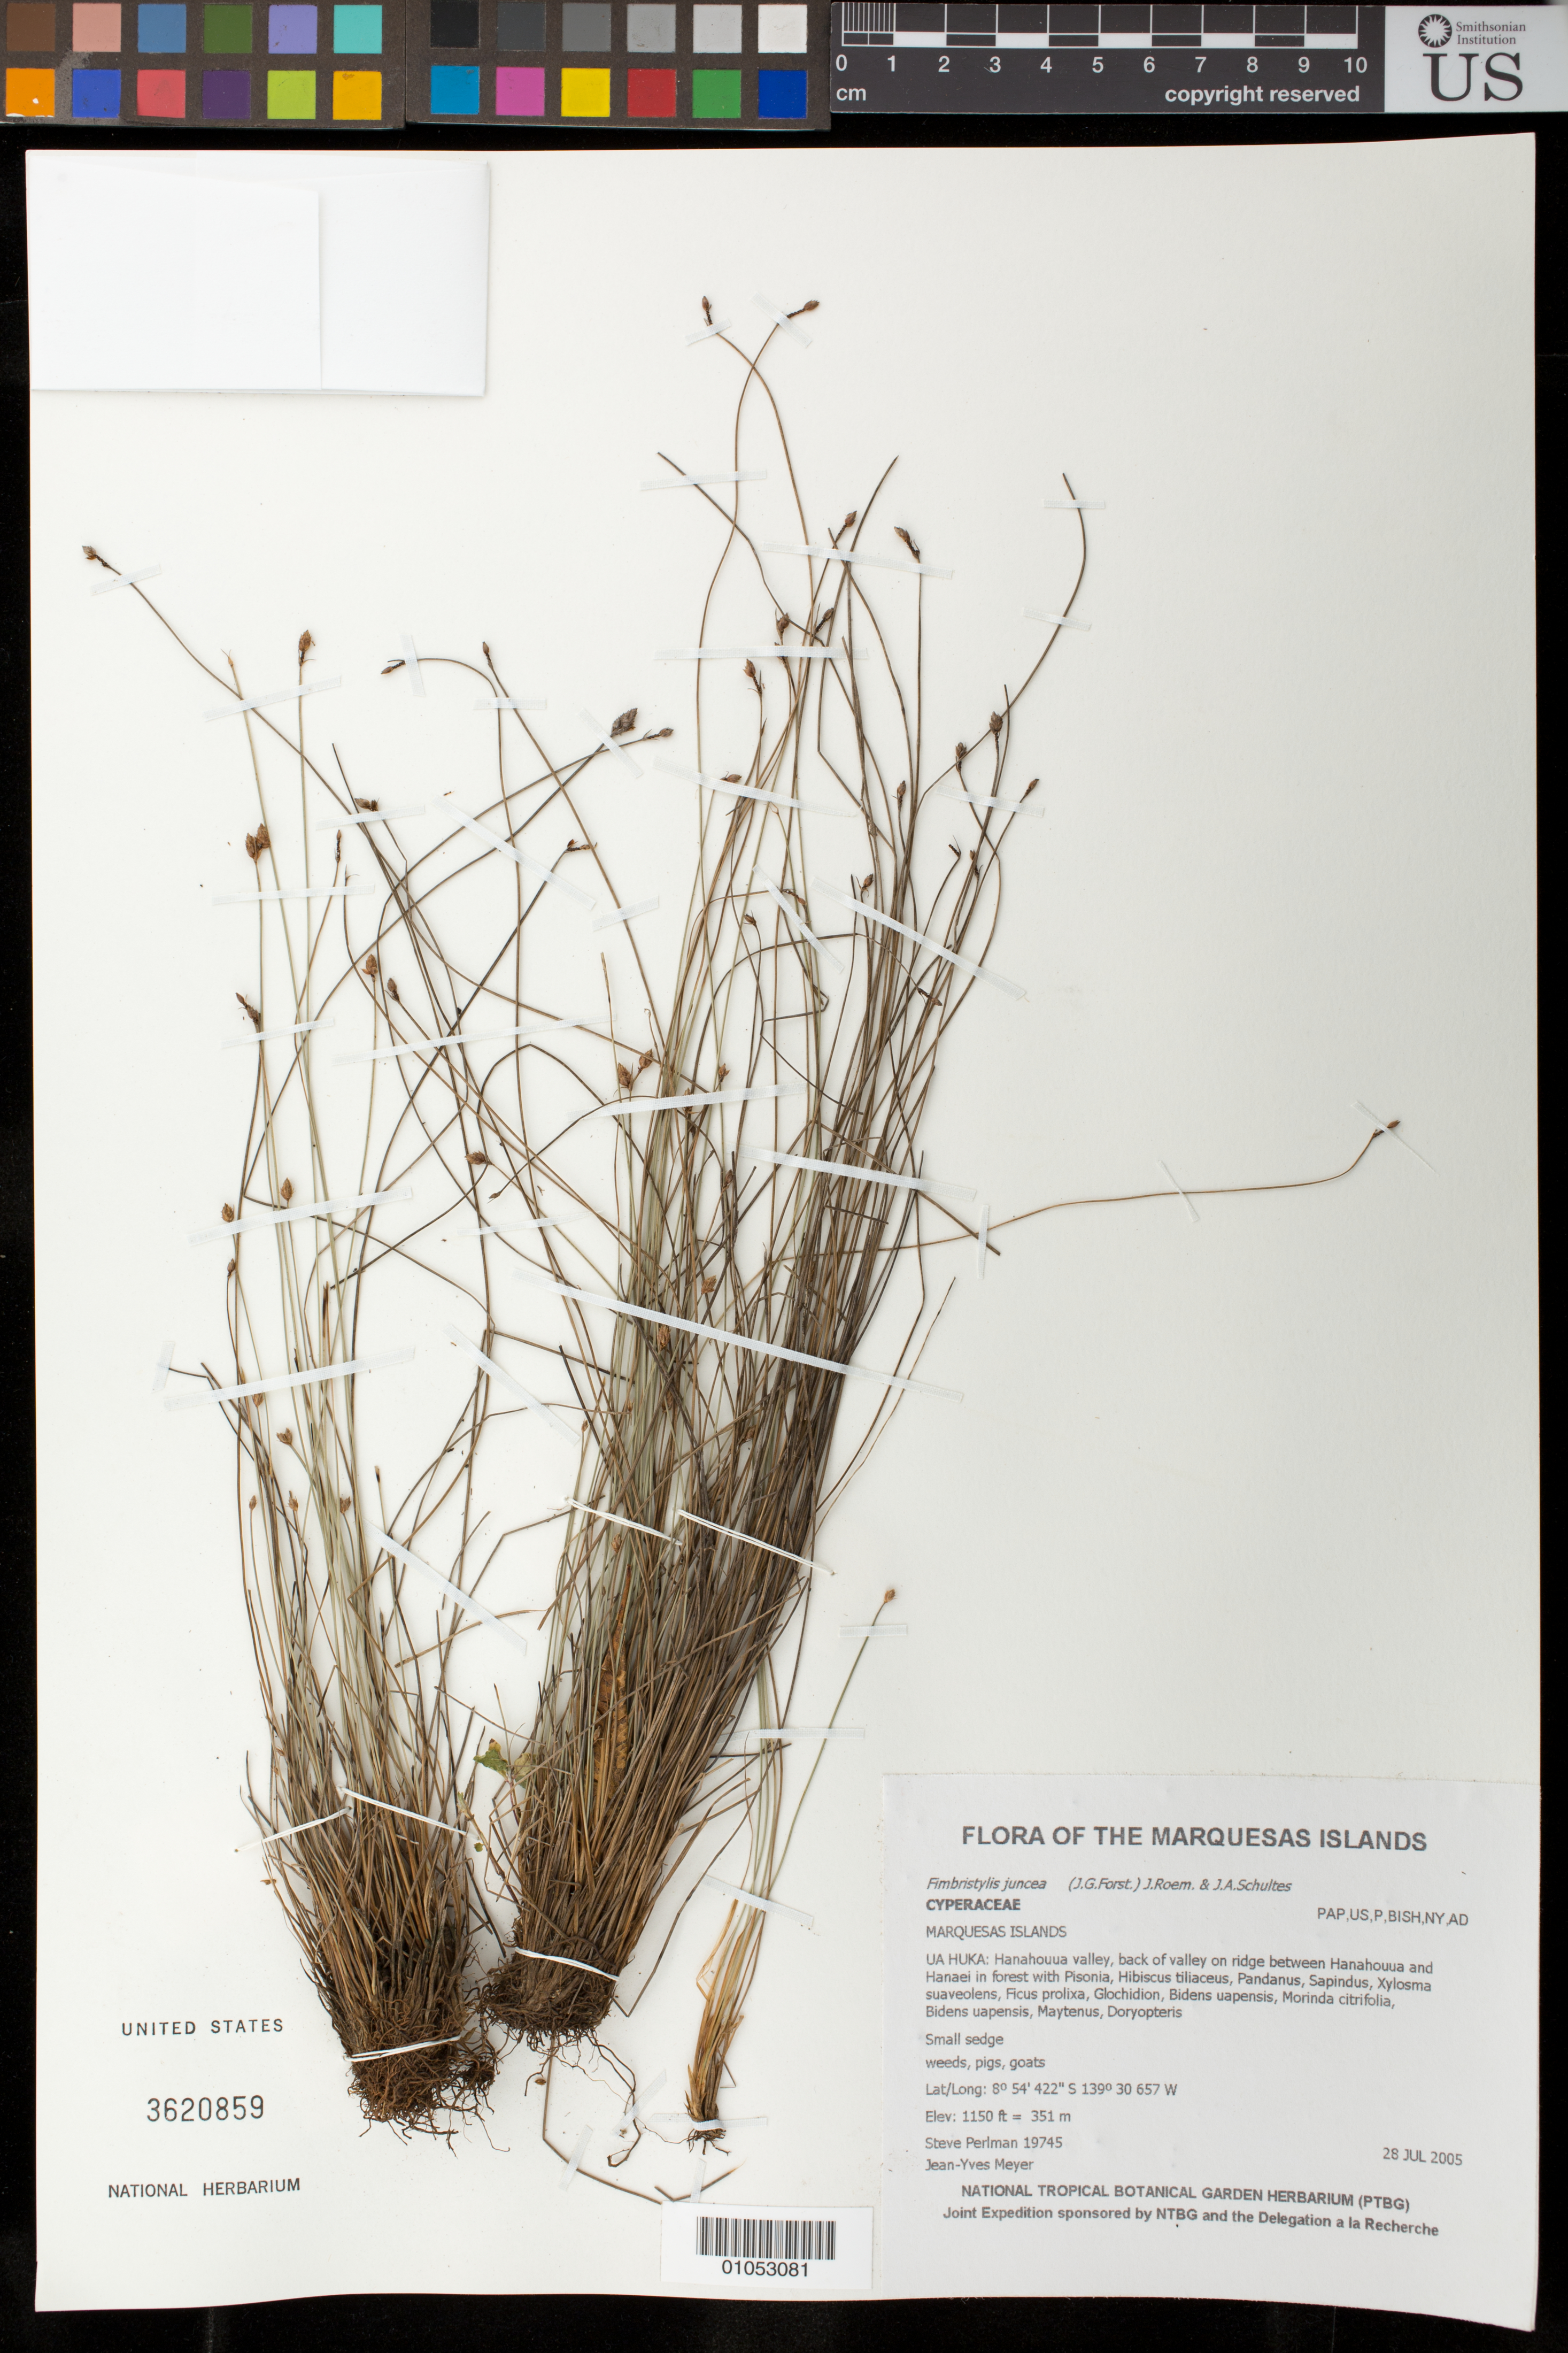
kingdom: Plantae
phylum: Tracheophyta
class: Liliopsida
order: Poales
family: Cyperaceae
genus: Fimbristylis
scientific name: Fimbristylis juncea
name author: (G. Forst.) Br. ex Roem. & Schult.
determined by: Wagner, W. L., (BOT), Smithsonian Institution - National Museum of Natural History (UNITED STATES)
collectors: S. P. Perlman & J.-Y. Meyer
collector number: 19745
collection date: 2005-07-28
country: French Polynesia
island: Ua Huka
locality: Hanahouua valley, back of valley on ridge between Hanahouua and Hanaei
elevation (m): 351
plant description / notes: Weeds, pigs, goats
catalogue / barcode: US 3620859